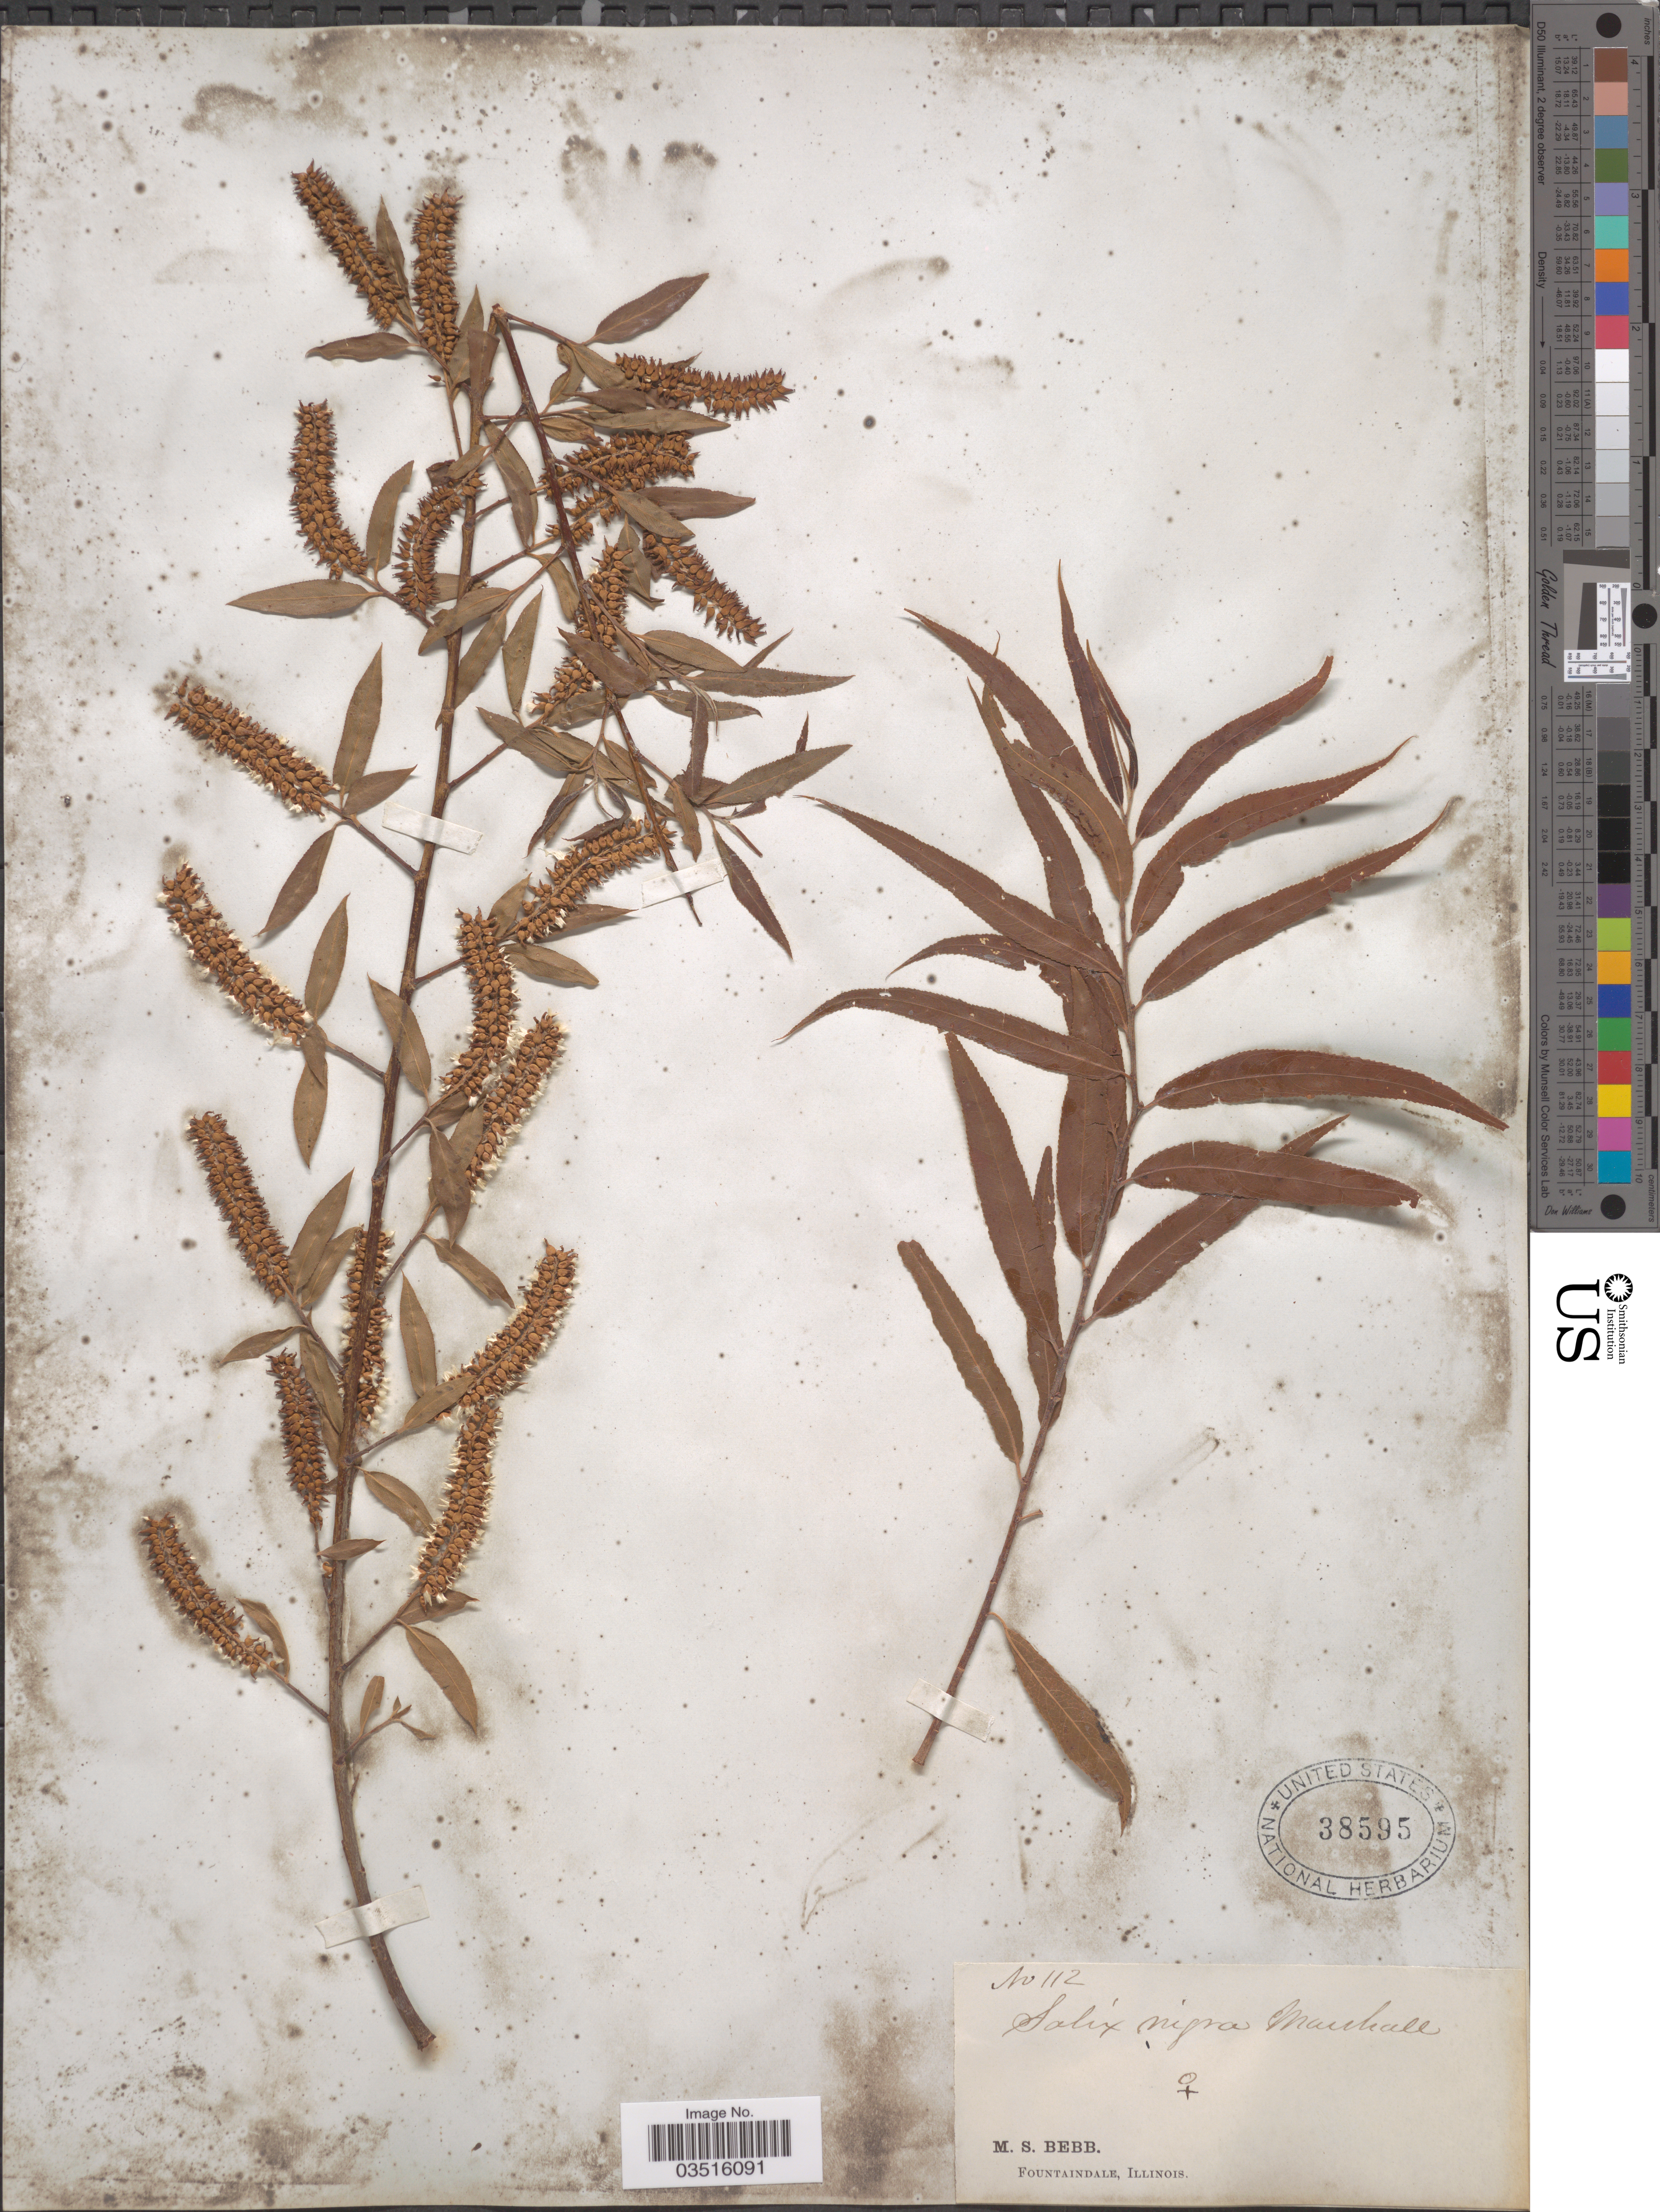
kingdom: Plantae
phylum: Tracheophyta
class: Magnoliopsida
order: Malpighiales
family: Salicaceae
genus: Salix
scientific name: Salix nigra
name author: Marshall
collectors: M. Bebb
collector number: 112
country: United States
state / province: Illinois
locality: Fountaindale.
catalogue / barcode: US 38595